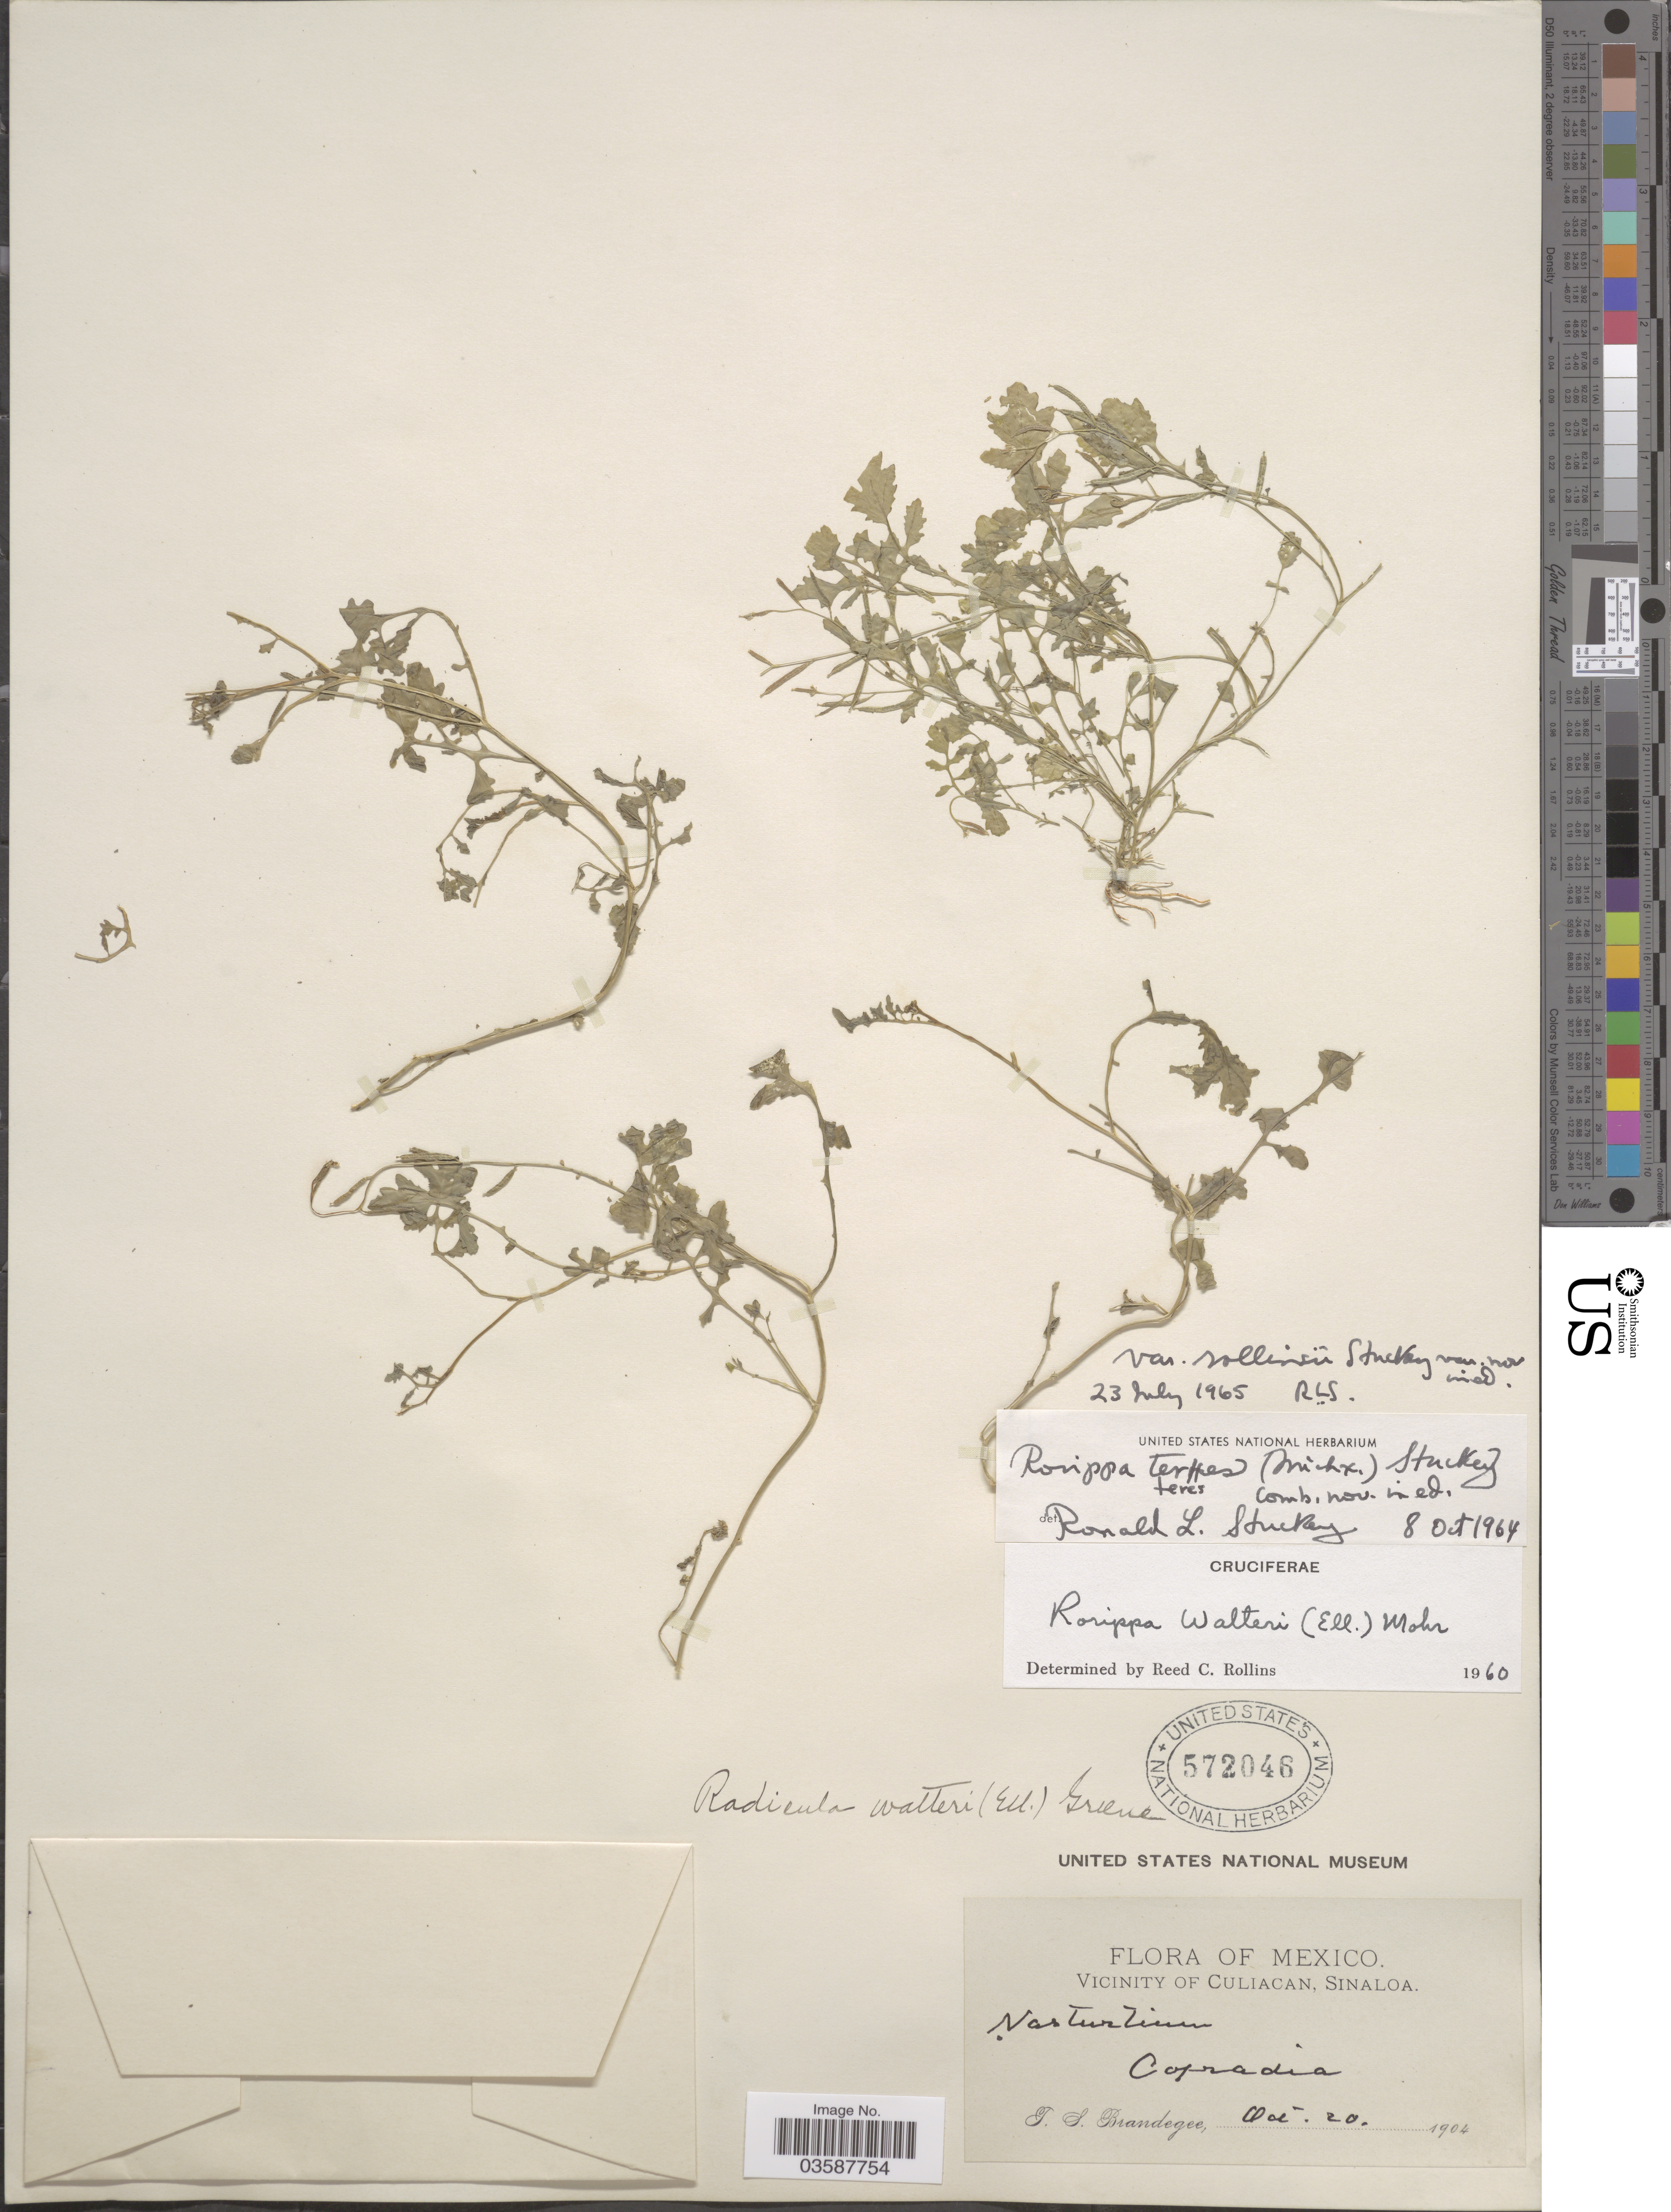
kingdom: Plantae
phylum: Tracheophyta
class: Magnoliopsida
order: Brassicales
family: Brassicaceae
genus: Rorippa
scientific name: Rorippa teres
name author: (Michx.) Stuckey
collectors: T. S. Brandegee (herbarium)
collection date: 1904-10-20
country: Mexico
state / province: Sinaloa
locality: Vicinity of Culiacan.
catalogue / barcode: US 572046